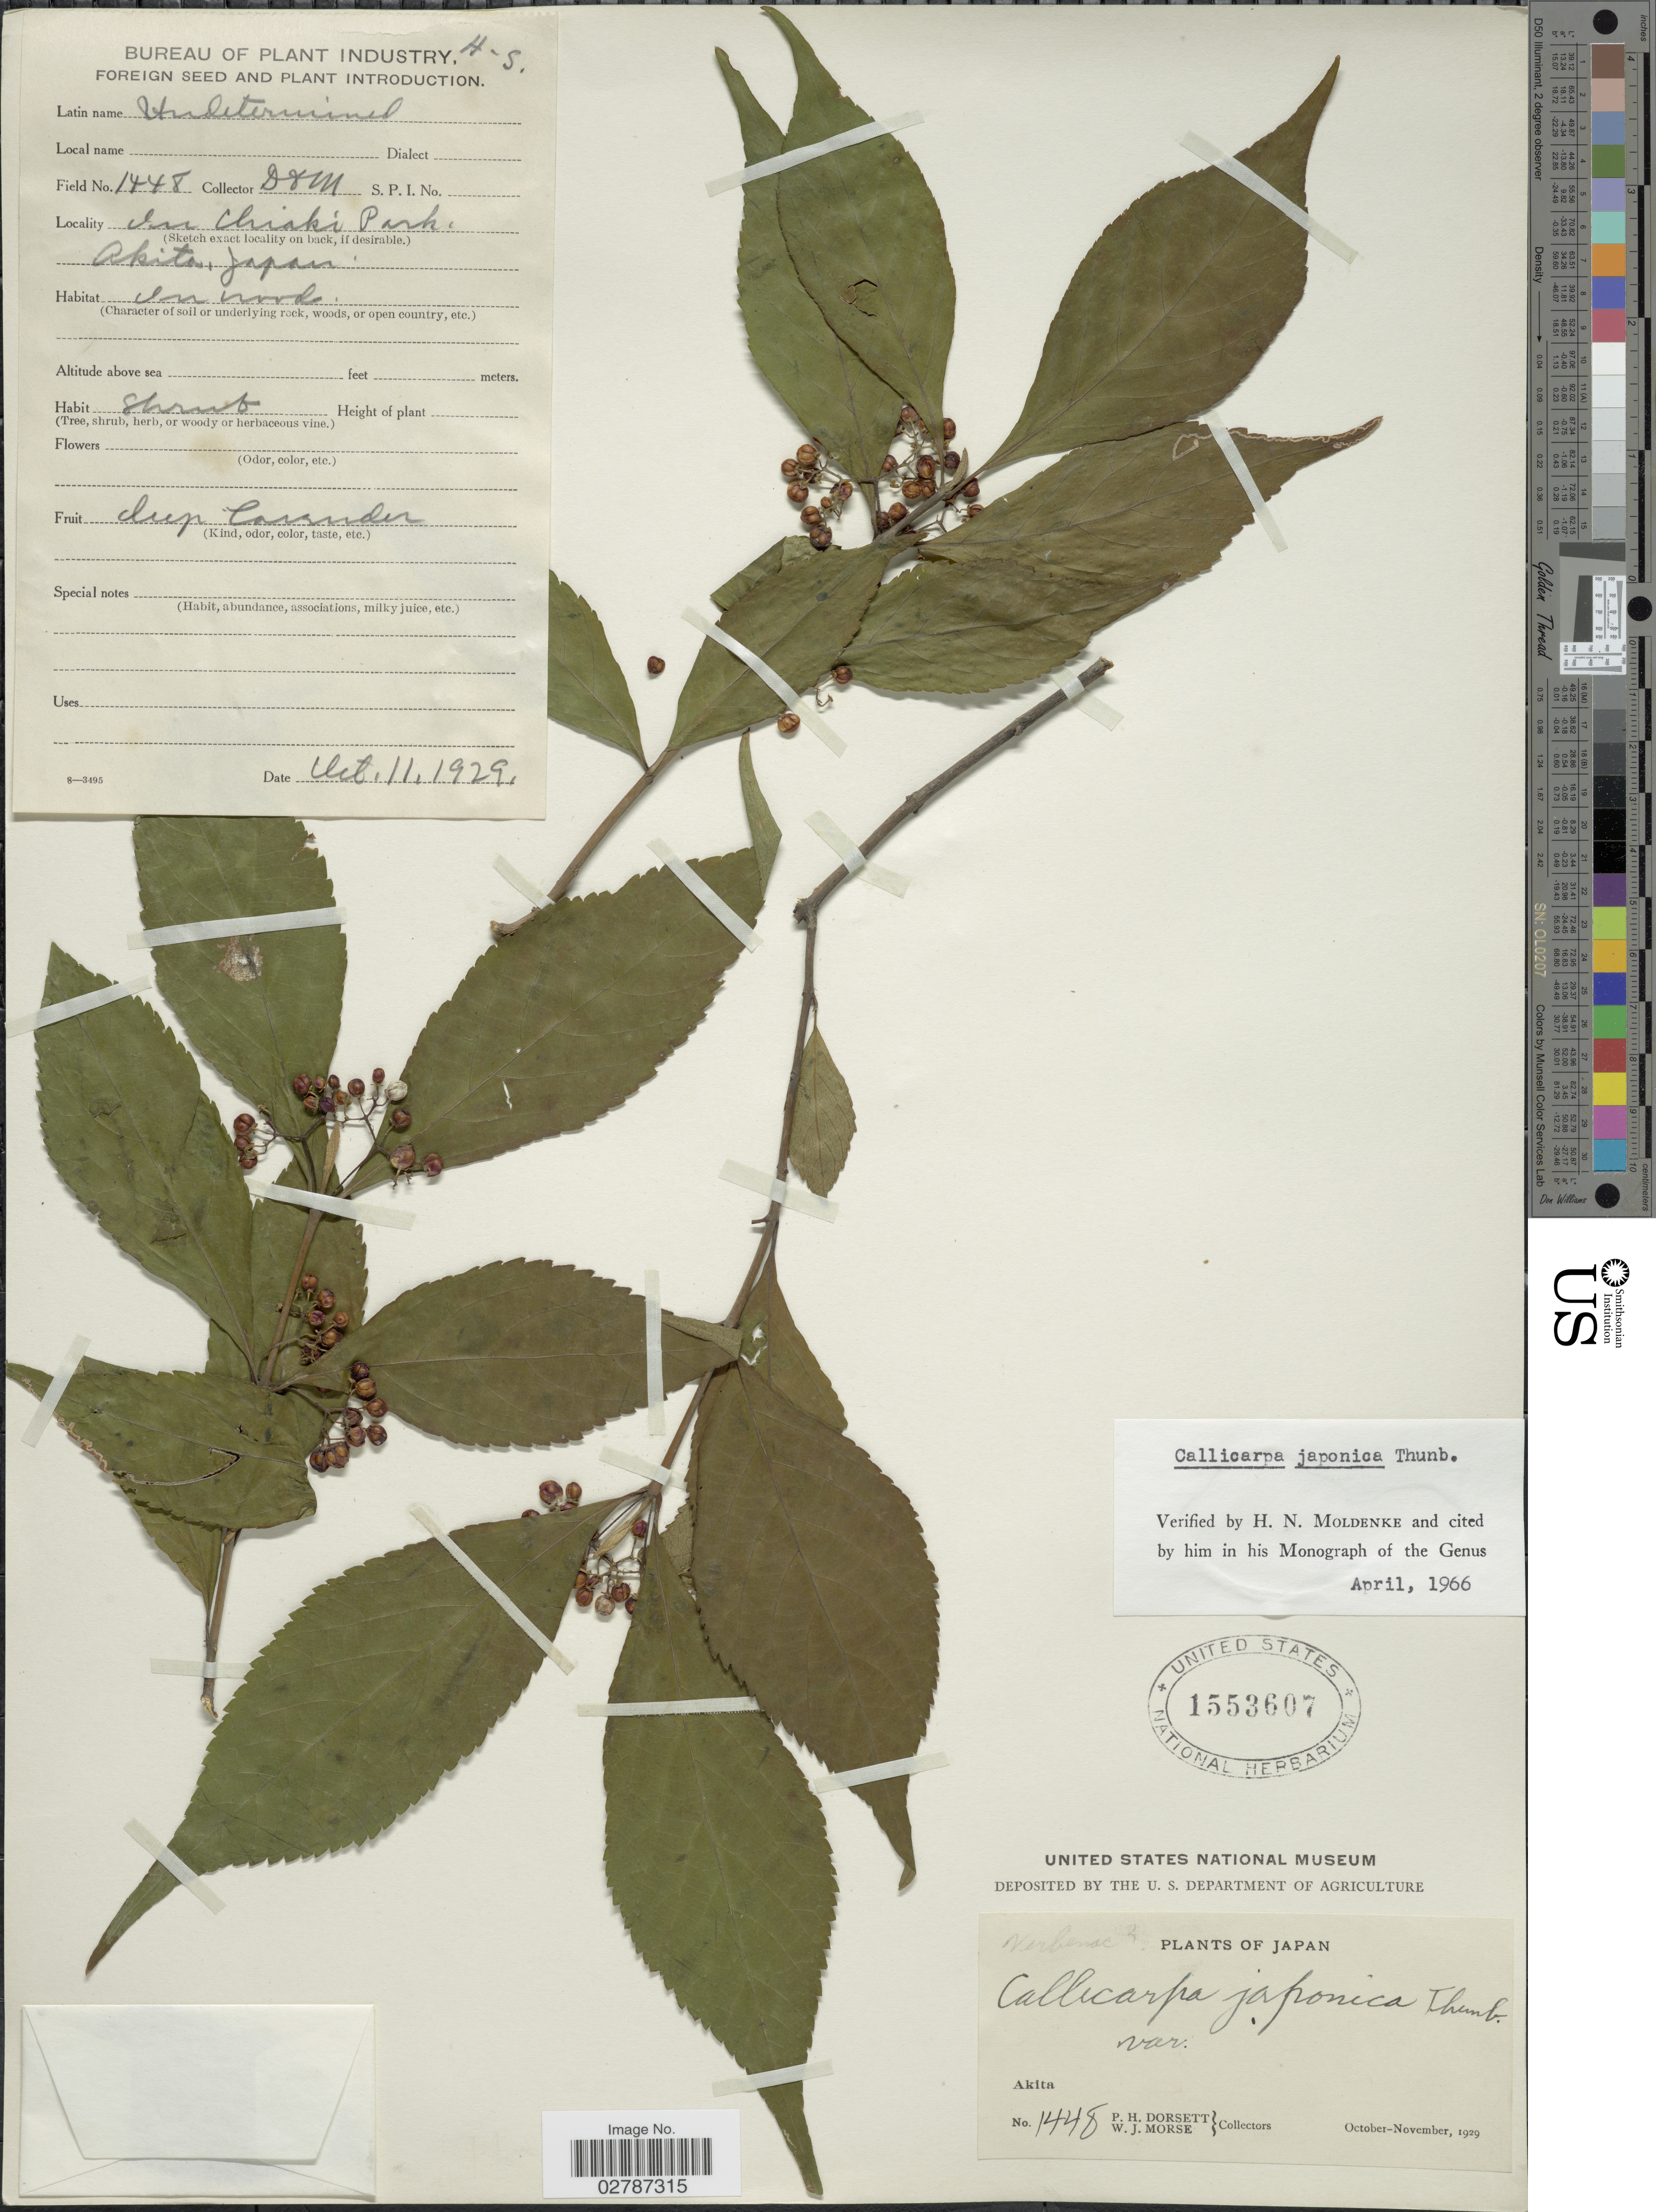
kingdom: Plantae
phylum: Tracheophyta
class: Magnoliopsida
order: Lamiales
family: Lamiaceae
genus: Callicarpa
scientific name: Callicarpa japonica var. japonica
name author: Thunb.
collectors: P. H. Dorsett & W. J. Morse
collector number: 1448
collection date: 1929-10-11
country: Japan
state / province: Akita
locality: On Chiaki Park.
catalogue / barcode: US 1553607